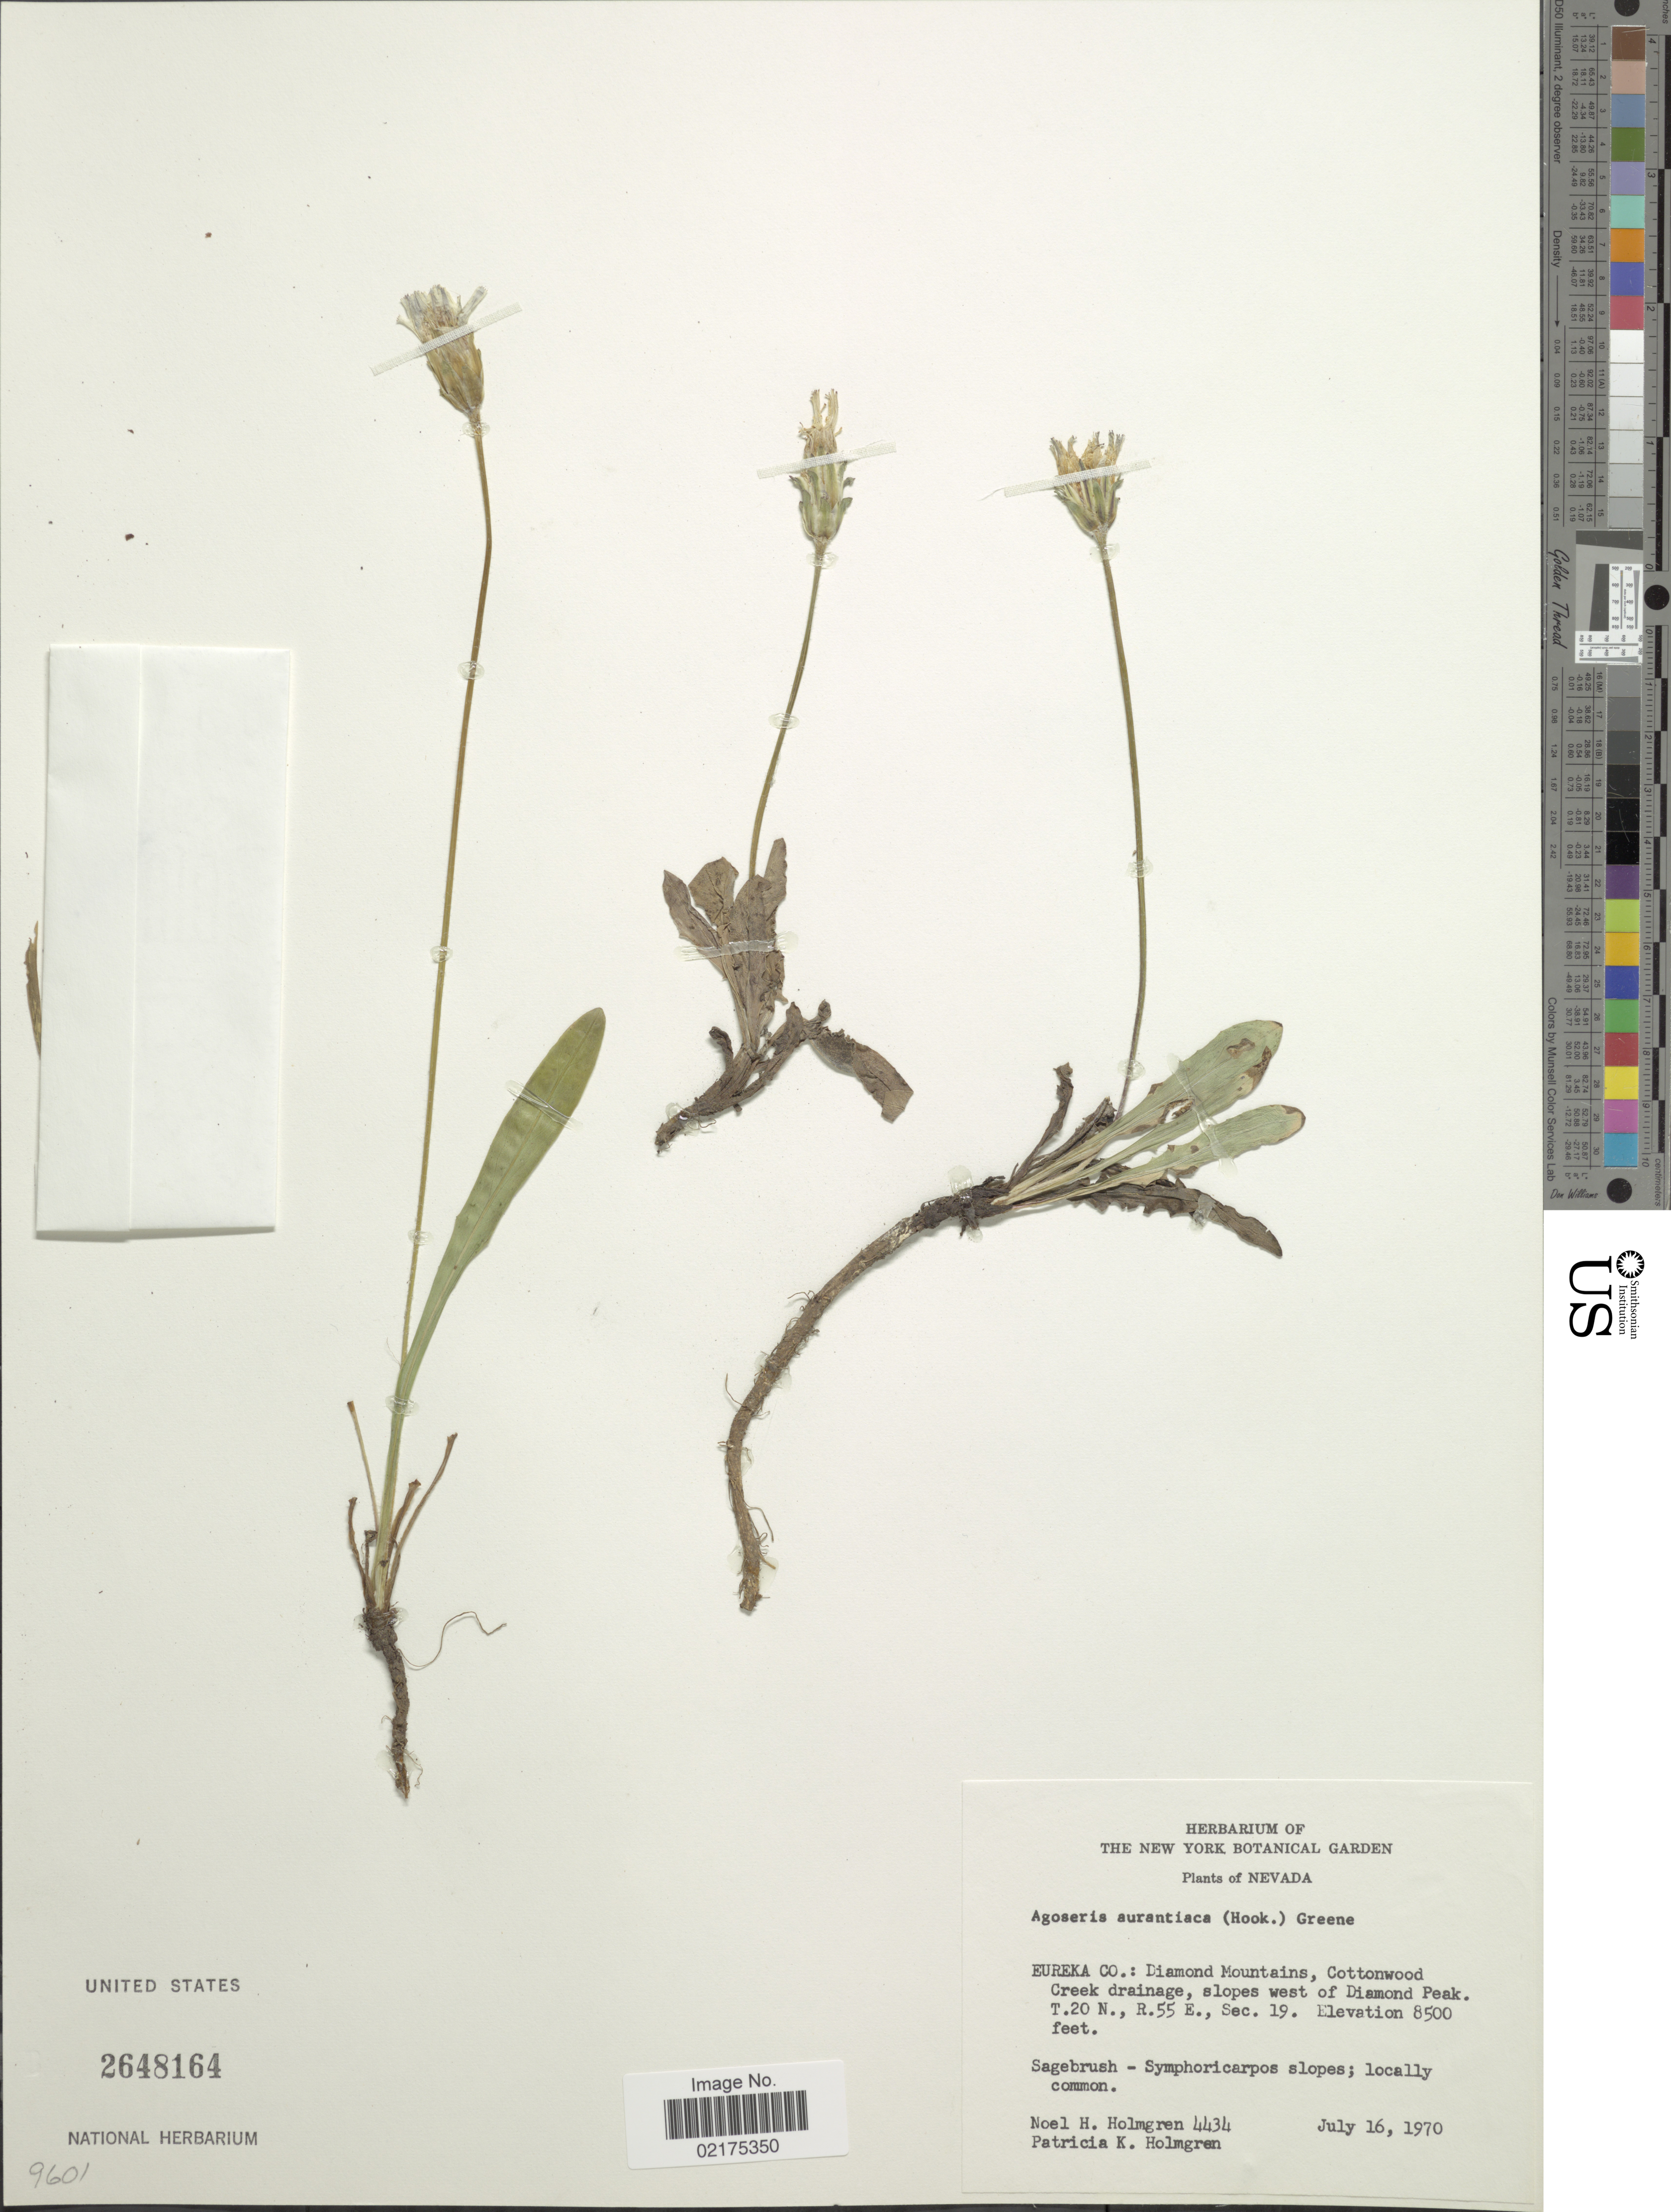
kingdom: Plantae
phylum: Tracheophyta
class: Magnoliopsida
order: Asterales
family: Asteraceae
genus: Agoseris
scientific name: Agoseris aurantiaca var. aurantiaca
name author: (Hook.) Greene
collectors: N. H. Holmgren & P. K. Holmgren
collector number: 4434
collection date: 1970-07-16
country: United States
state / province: Nevada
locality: Eureka Co.: Diamond Mountains, Cottonwood Creek drainage, slopes west of Diamond Peak T20N, R55E, Sec. 19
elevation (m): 2591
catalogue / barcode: US 2648164